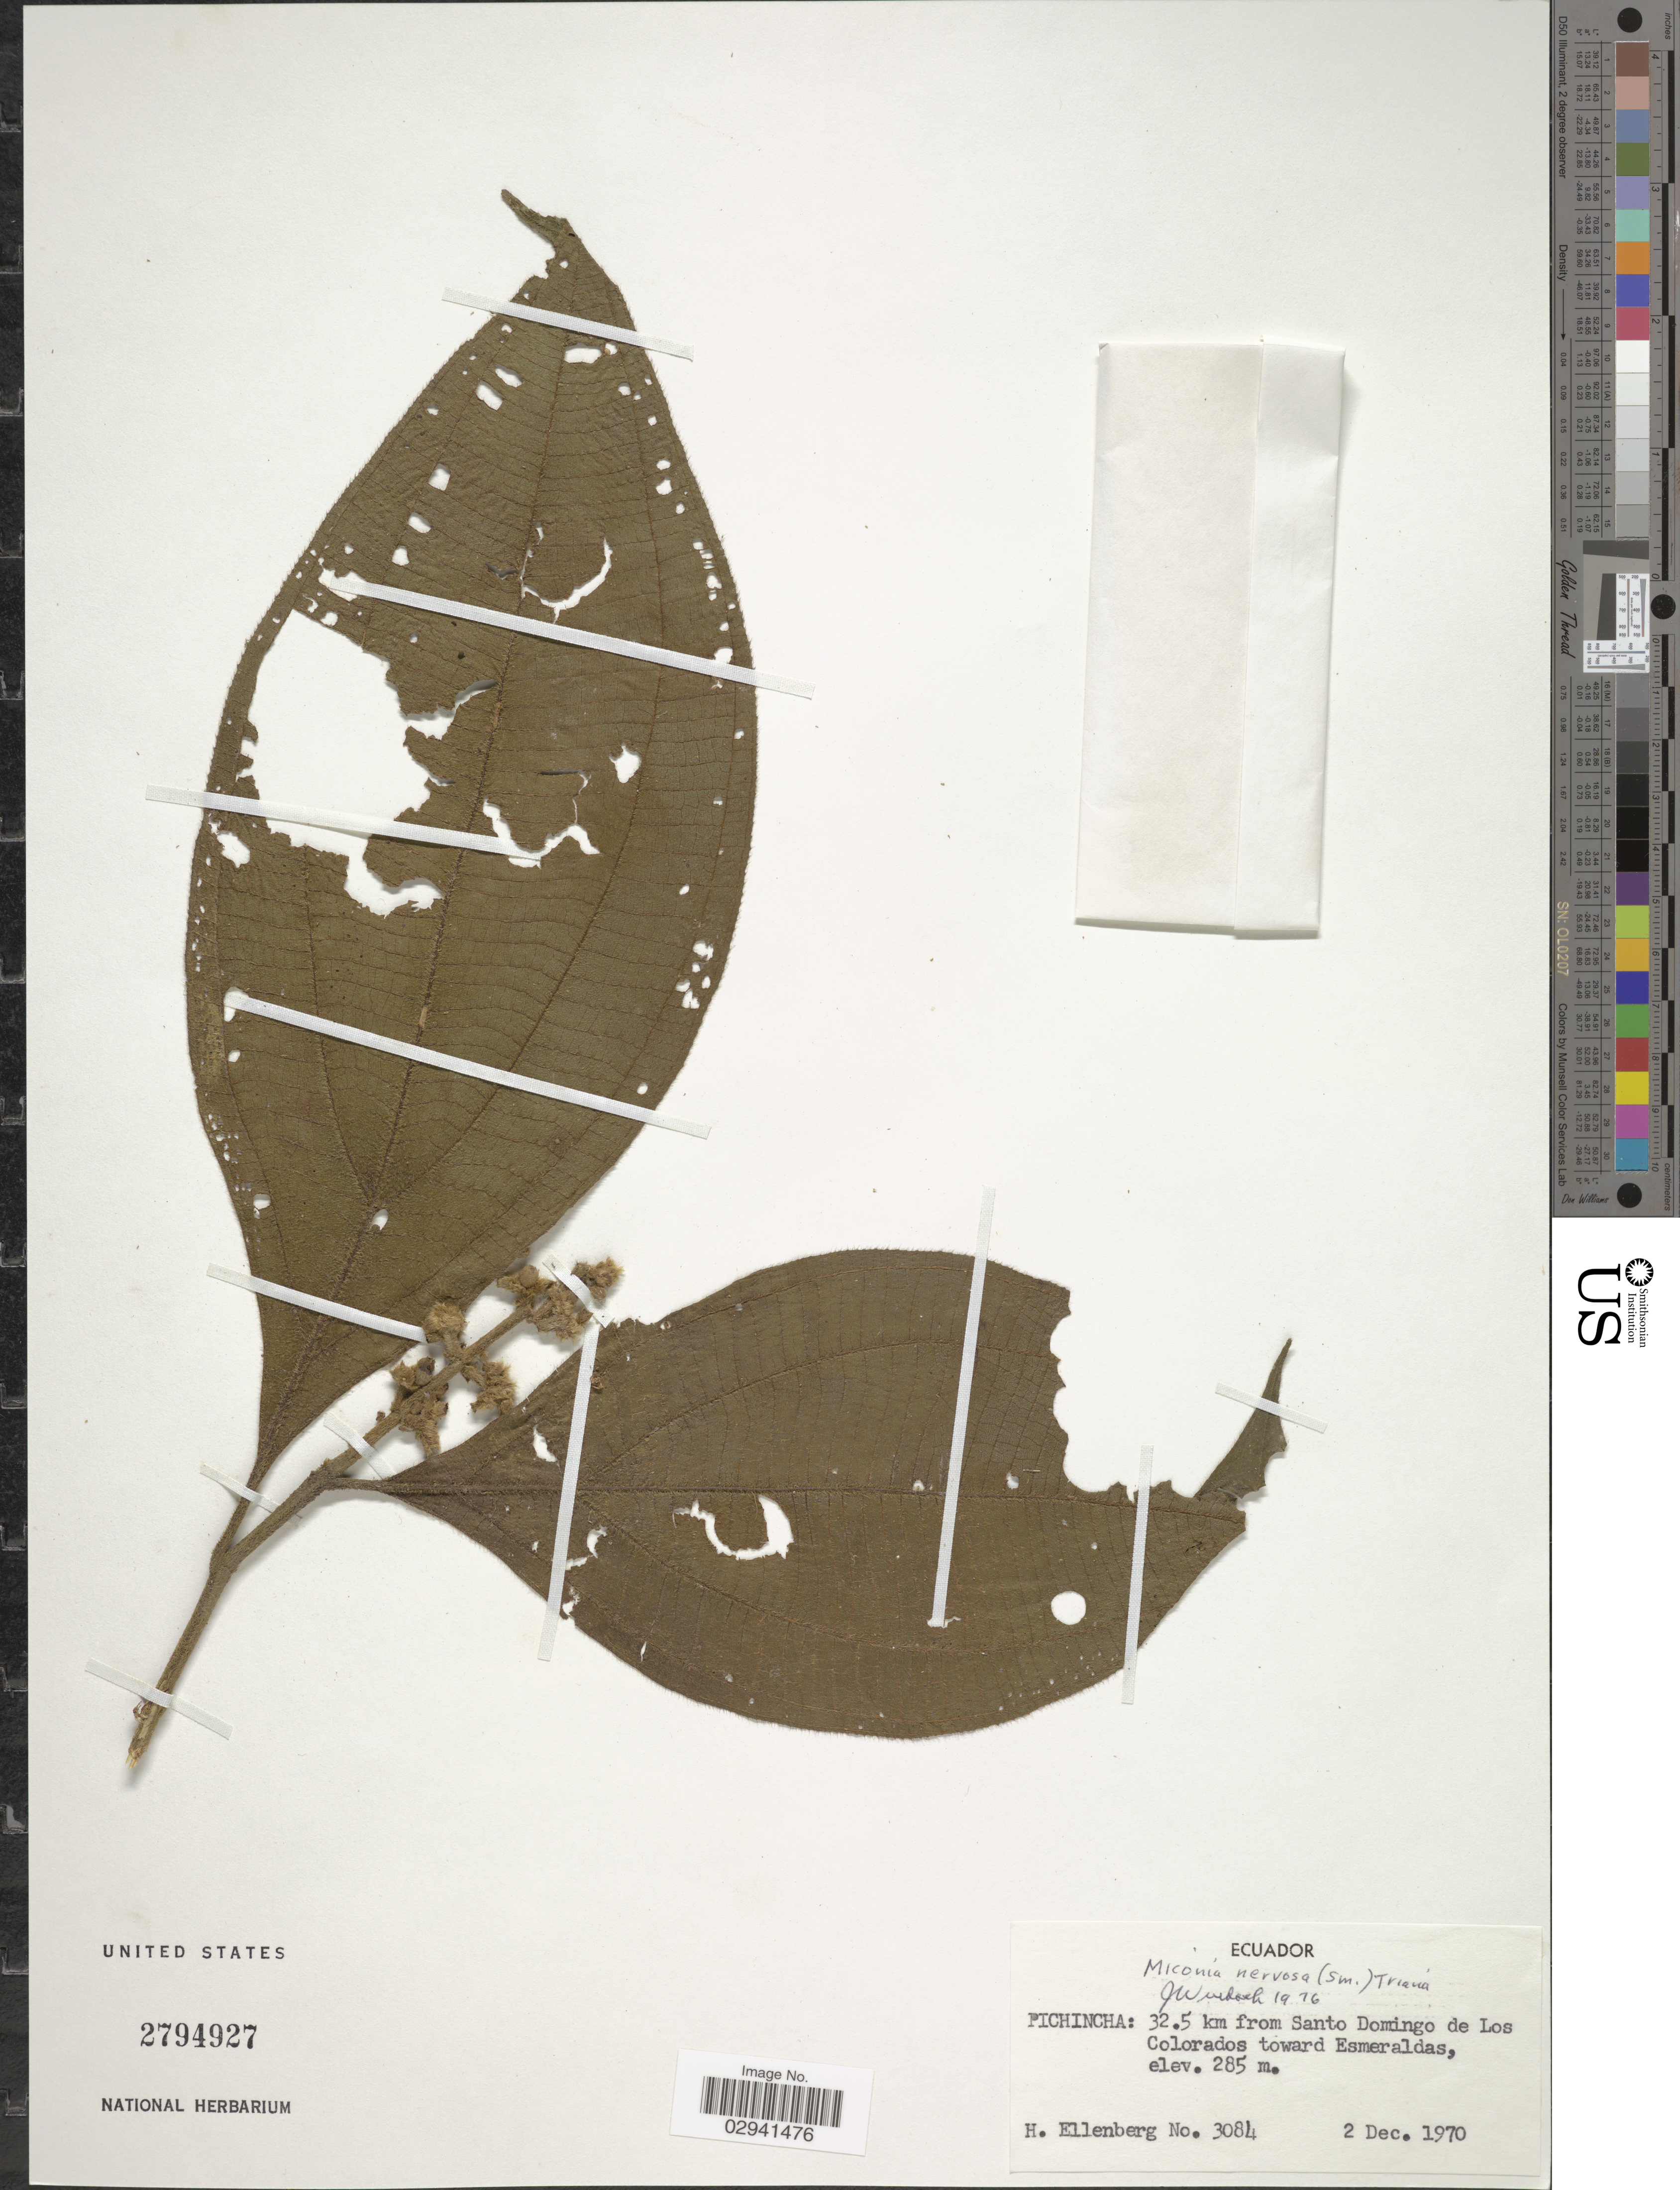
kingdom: Plantae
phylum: Tracheophyta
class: Magnoliopsida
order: Myrtales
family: Melastomataceae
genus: Miconia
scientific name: Miconia nervosa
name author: (Sm.) Triana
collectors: H. Ellenberg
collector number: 3084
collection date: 1970-12-02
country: Ecuador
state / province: Pichincha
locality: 32.5 km from Santo Domingo de los Colorados toward Esmeraldas.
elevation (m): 285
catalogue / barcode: US 2794927